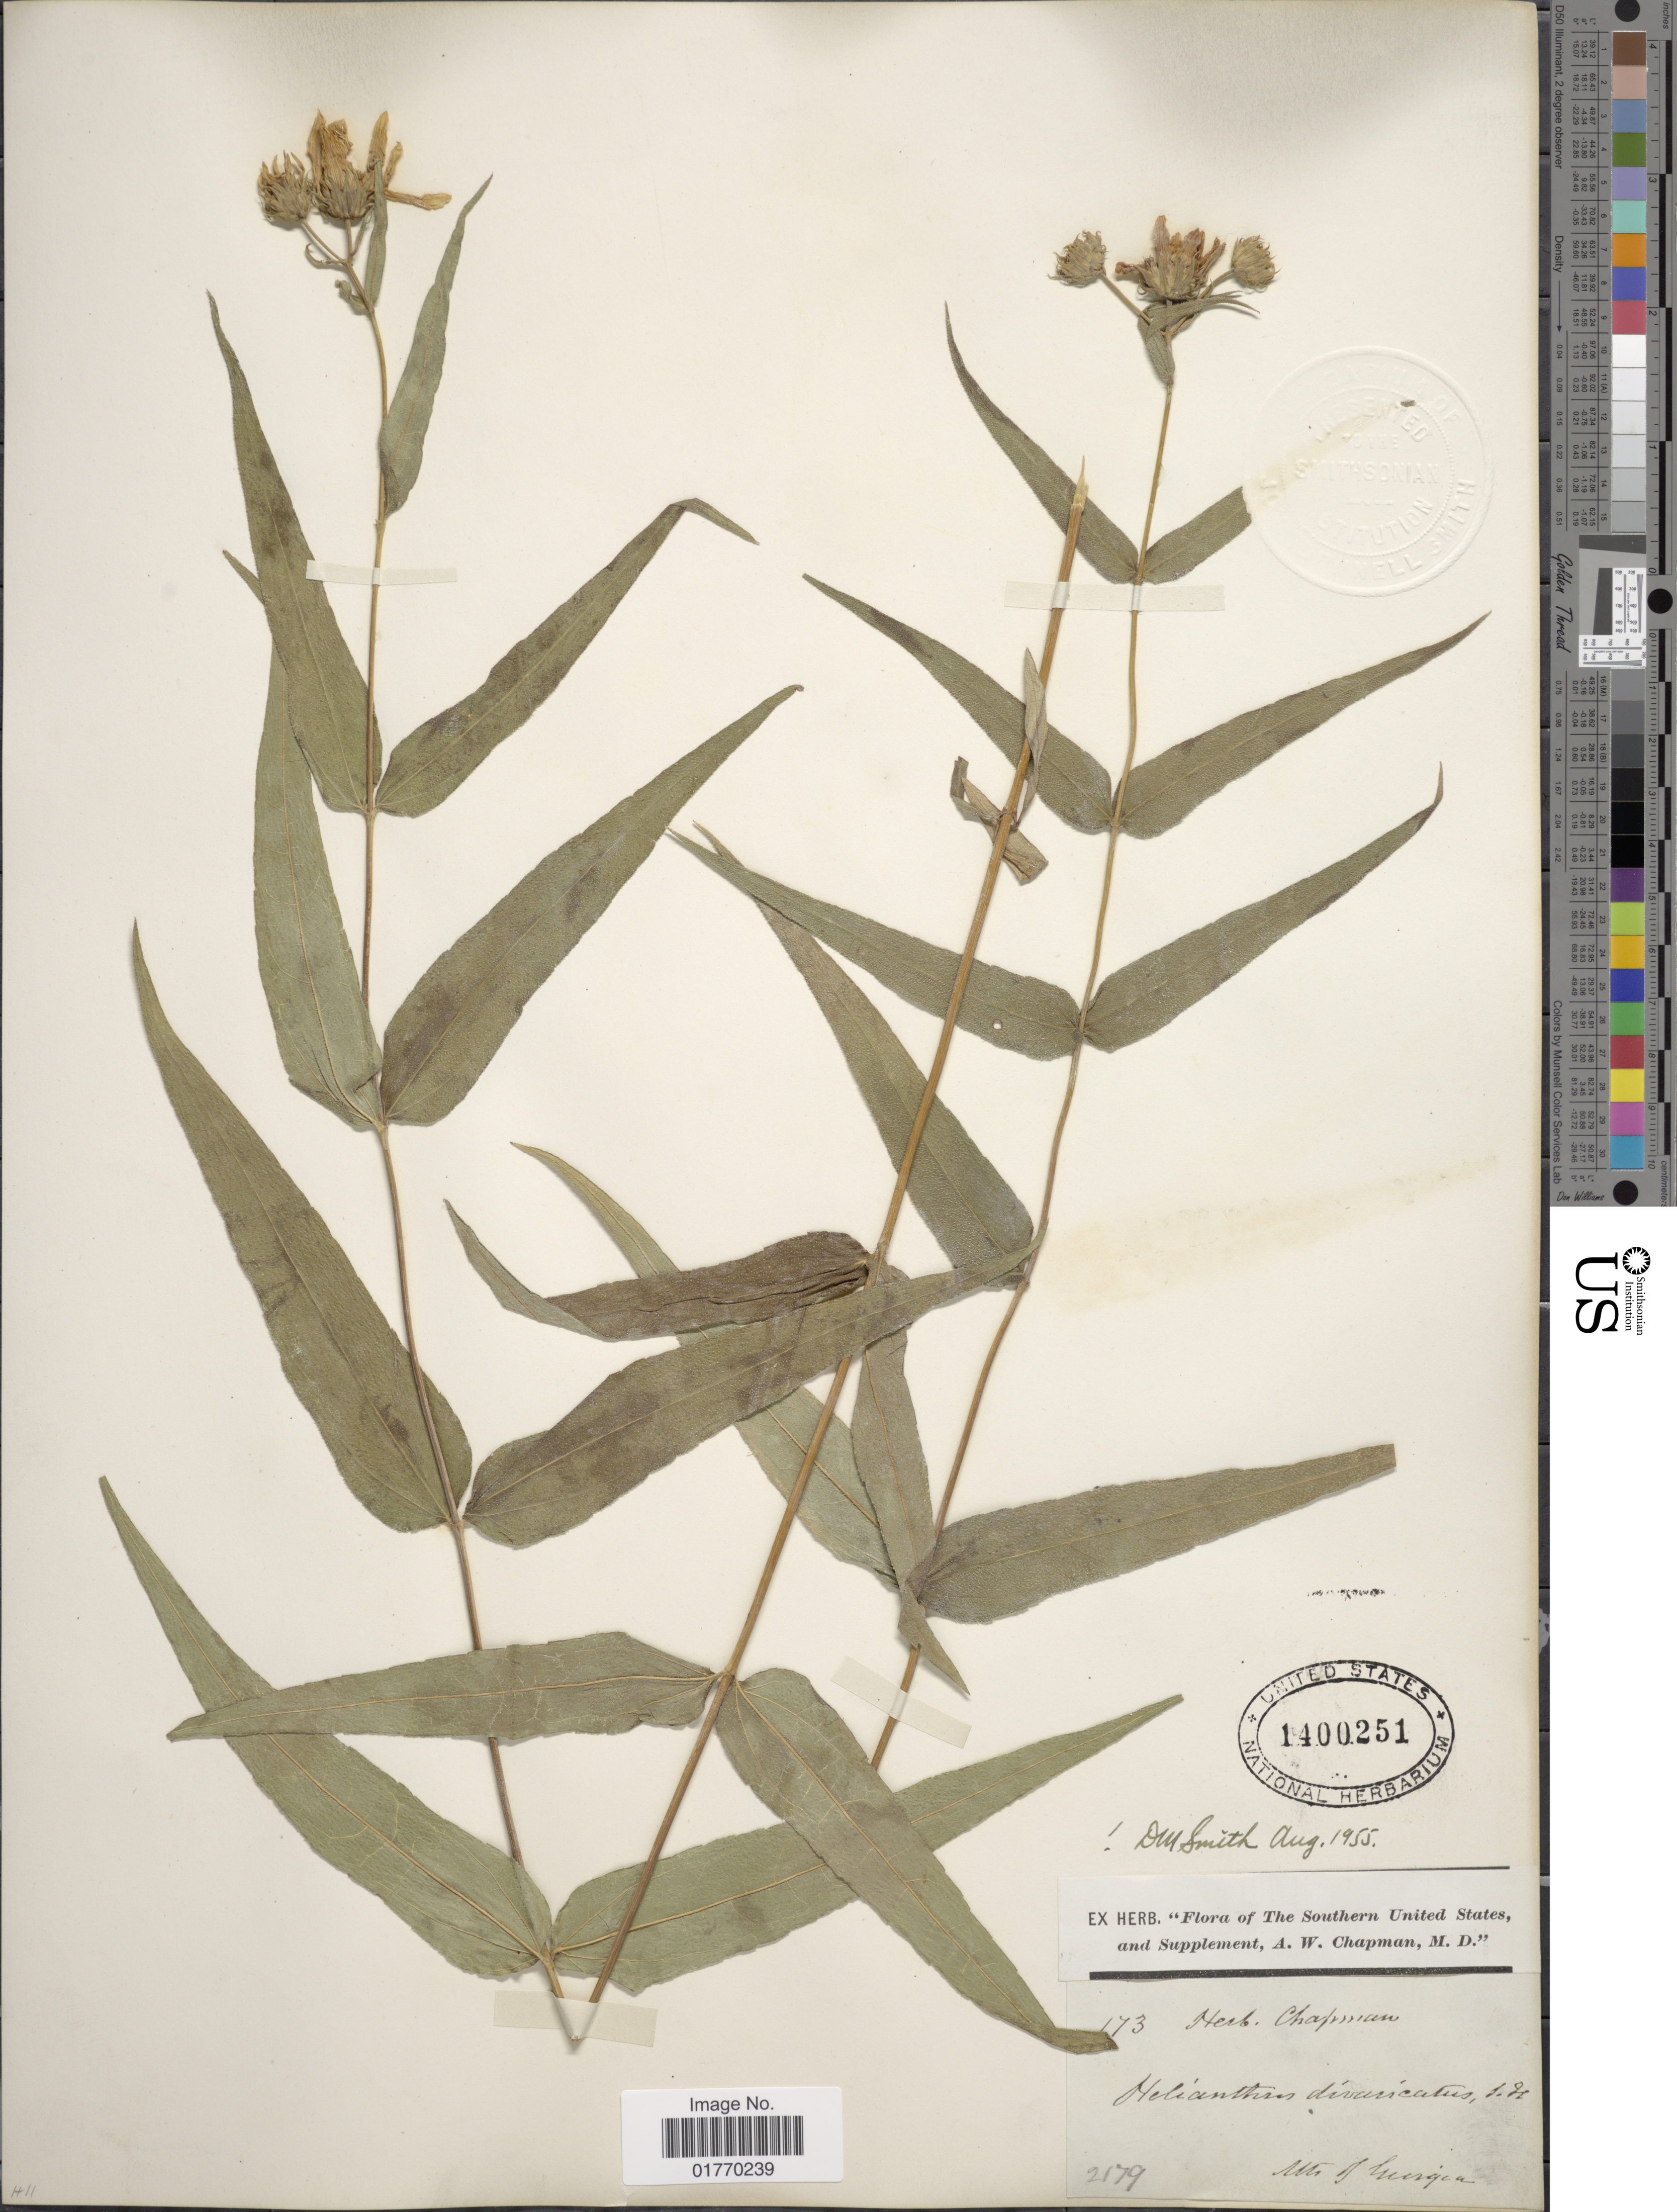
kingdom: Plantae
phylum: Tracheophyta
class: Magnoliopsida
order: Asterales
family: Asteraceae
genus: Helianthus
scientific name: Helianthus divaricatus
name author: L.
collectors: ex herb. Chapman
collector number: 173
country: United States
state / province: Georgia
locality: Mts. of Georgia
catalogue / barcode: US 1400251